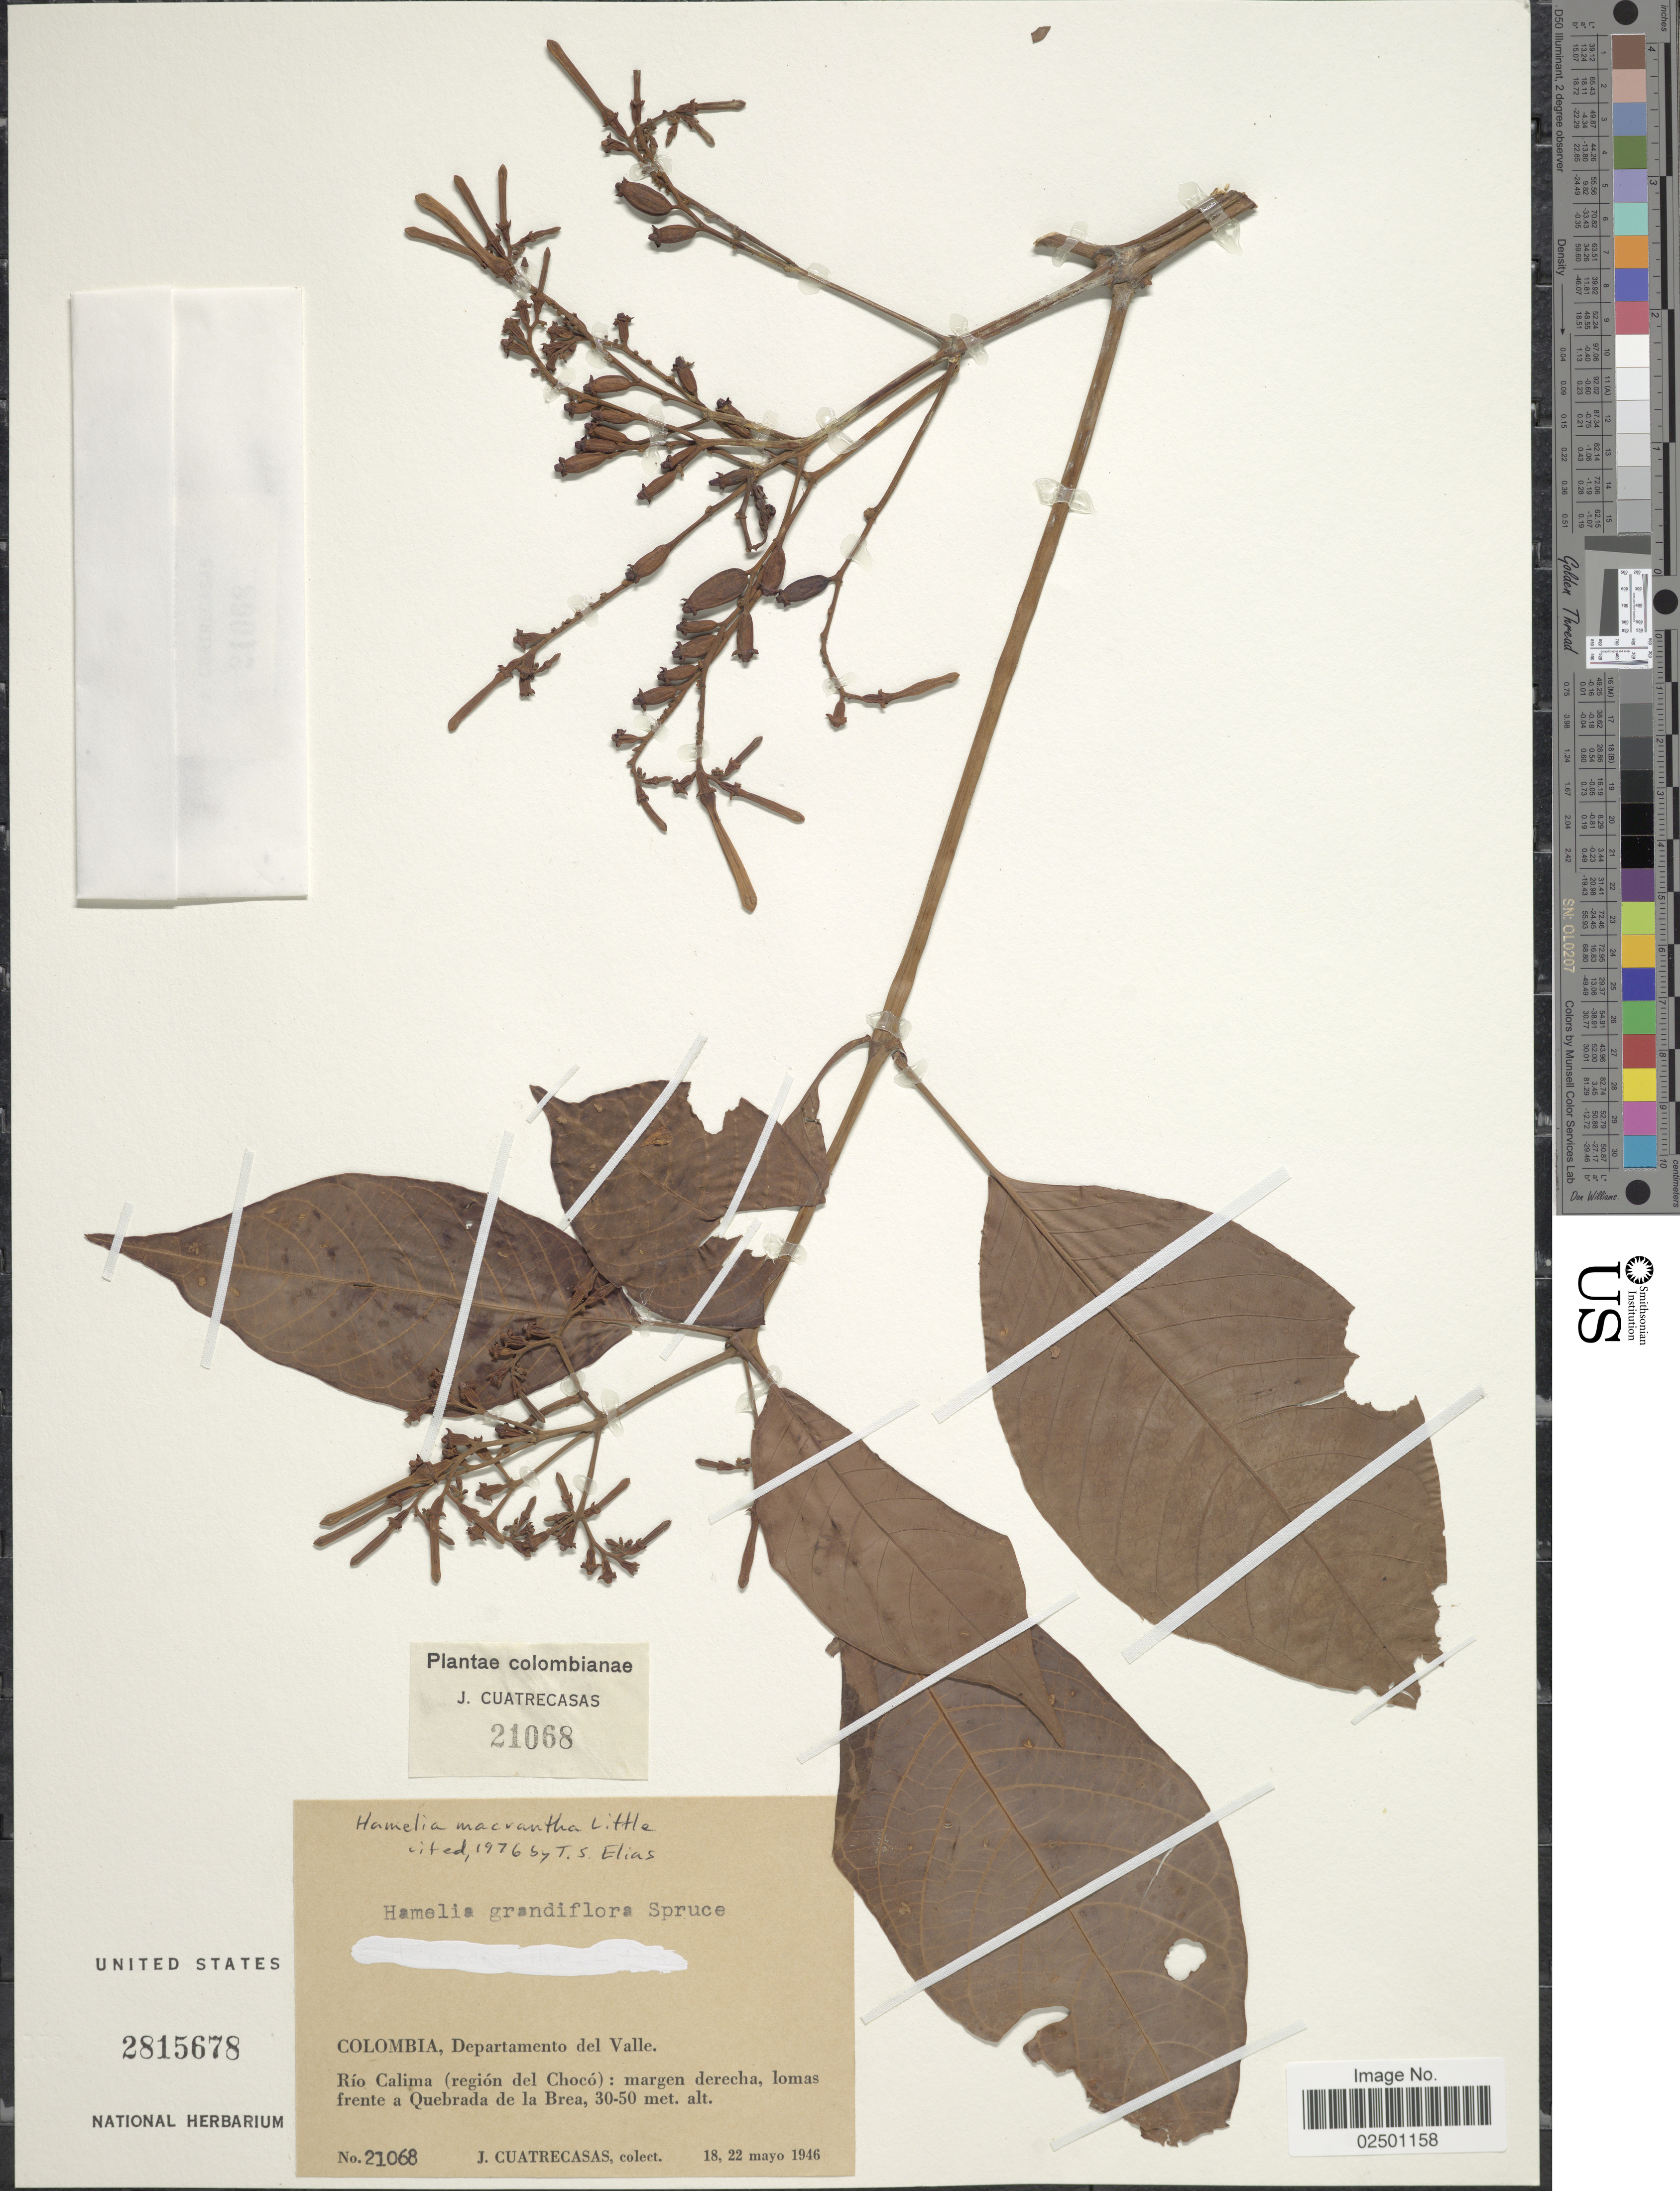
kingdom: Plantae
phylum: Tracheophyta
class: Magnoliopsida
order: Gentianales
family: Rubiaceae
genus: Hamelia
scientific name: Hamelia macrantha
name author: Little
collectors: J. Cuatrecasas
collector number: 21068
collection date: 1946-05-18/1946-05-22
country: Colombia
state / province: Valle del Cauca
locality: Department del Valle. Rio Calima (region del Choco): margen derecha, lomas frente a Quebrada de la Brea.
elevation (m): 30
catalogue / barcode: US 2815678